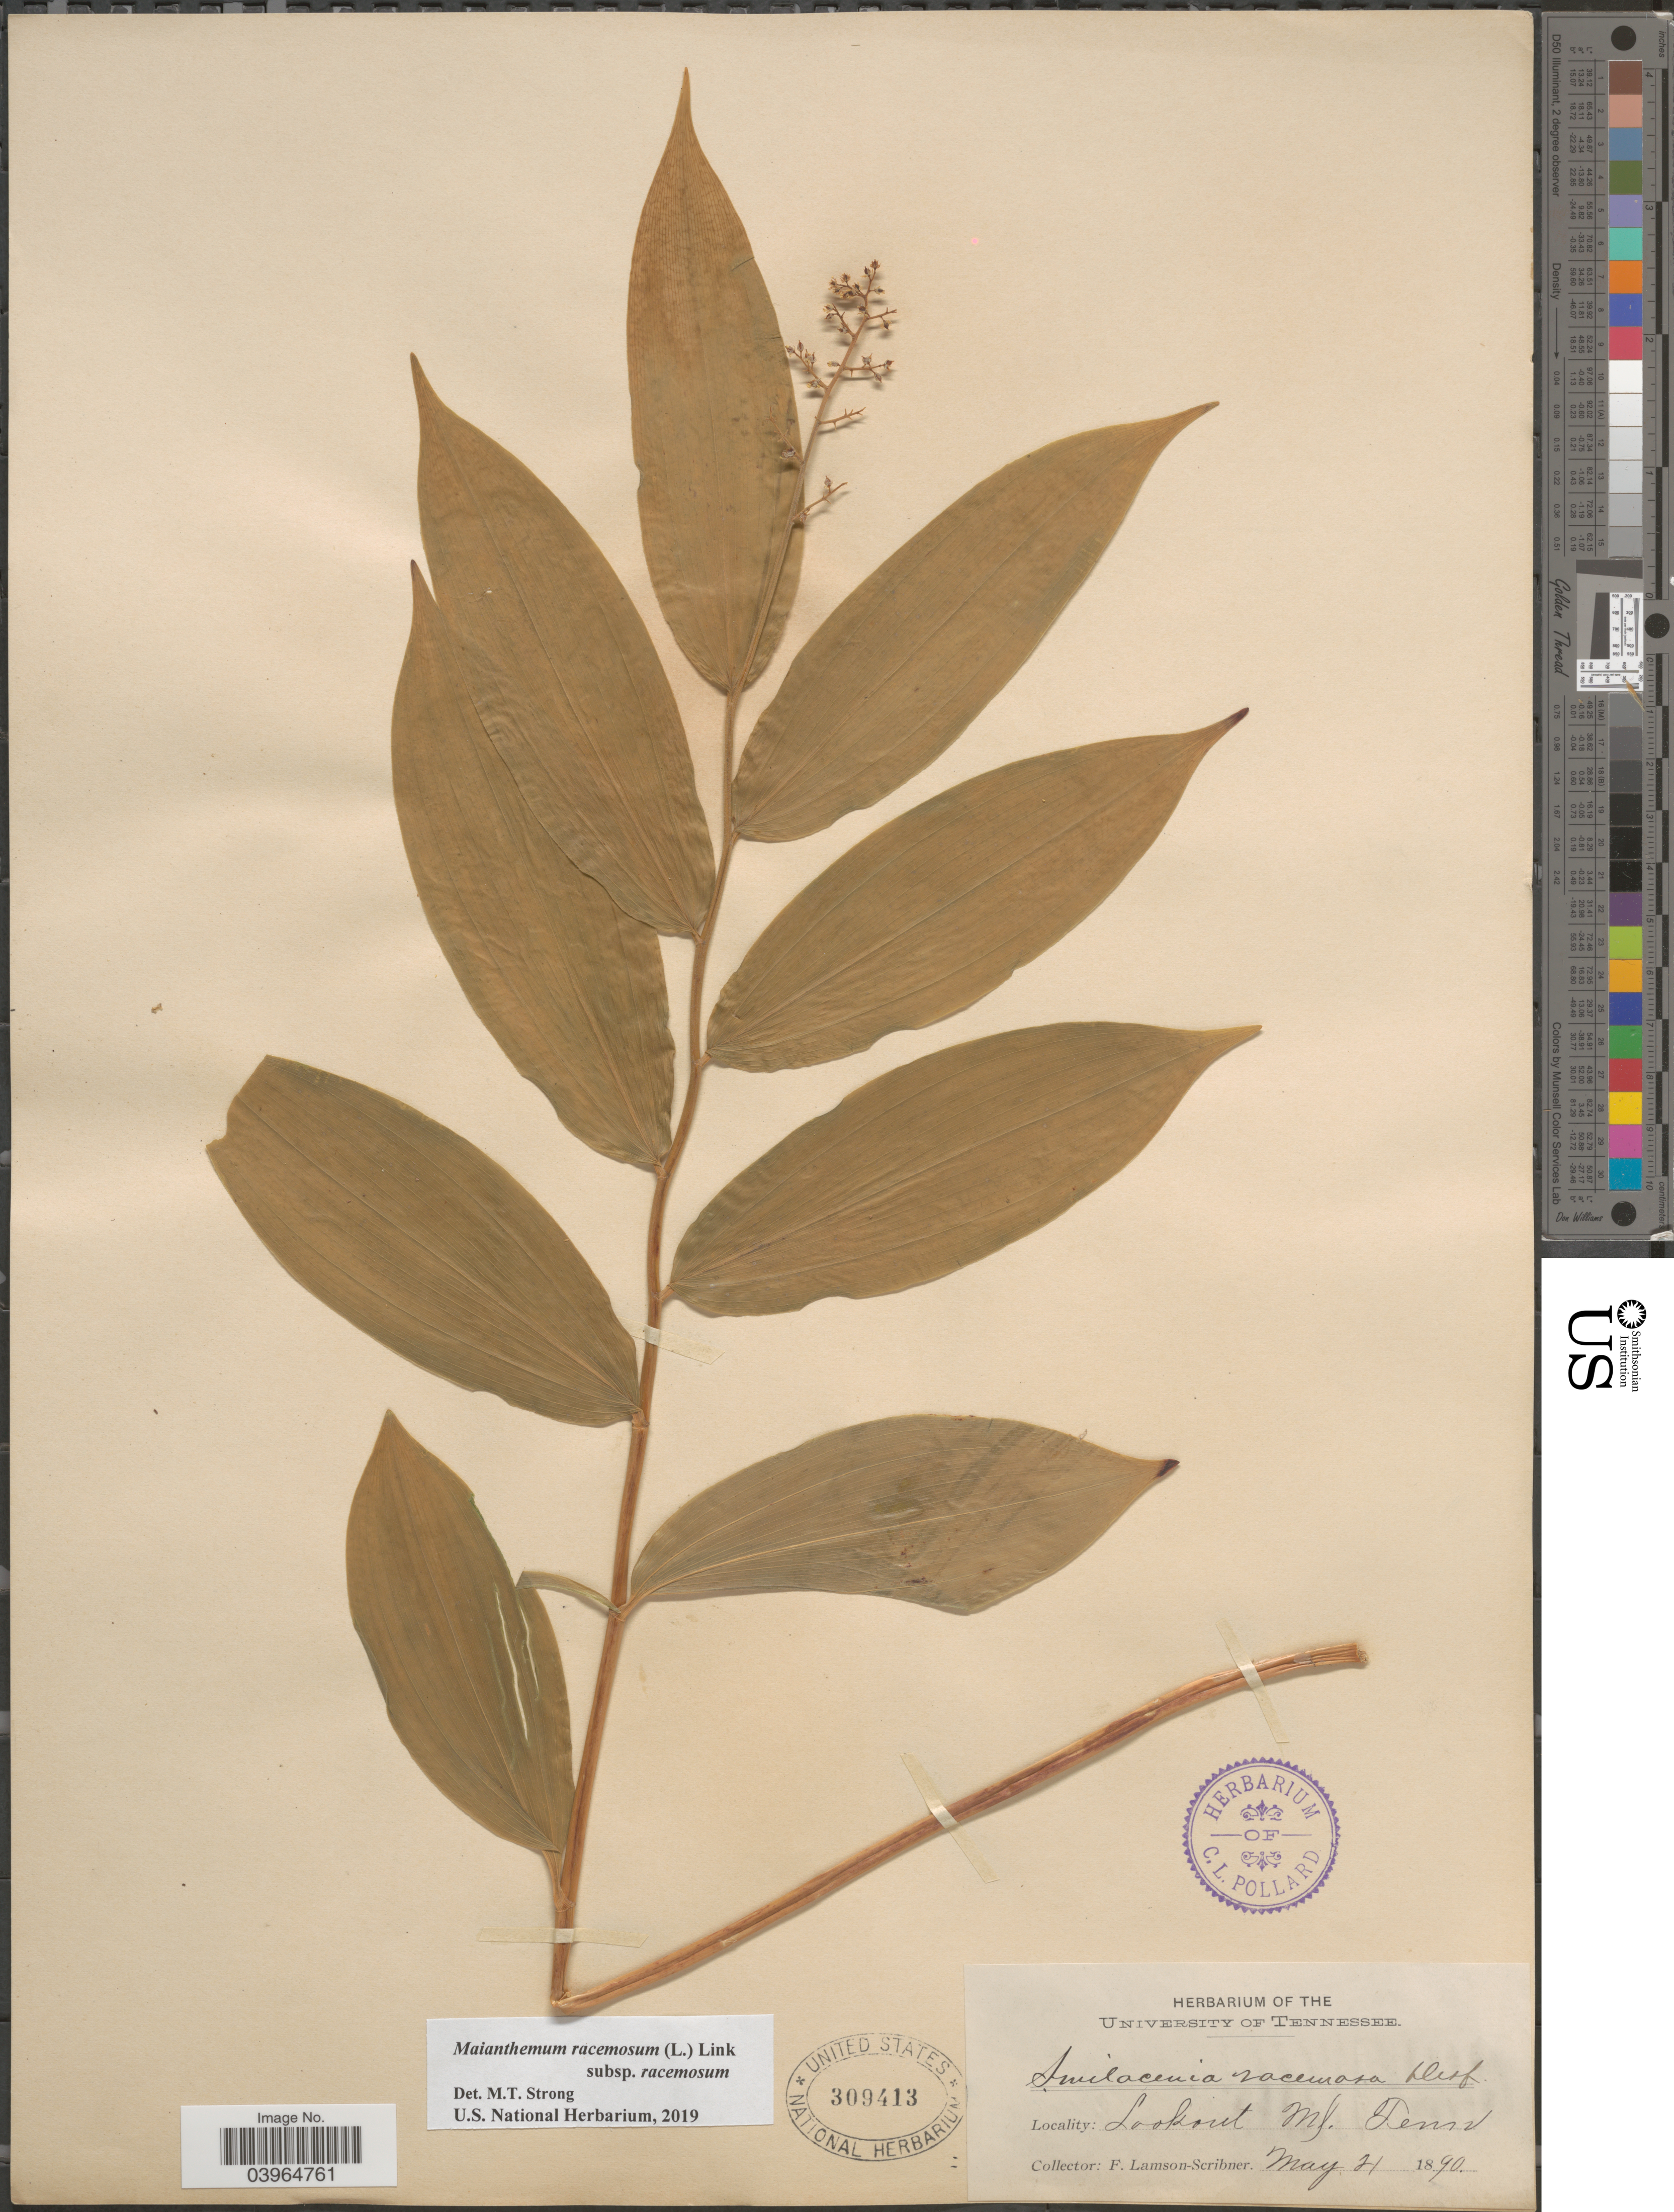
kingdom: Plantae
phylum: Tracheophyta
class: Liliopsida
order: Asparagales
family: Asparagaceae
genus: Maianthemum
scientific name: Maianthemum racemosum subsp. racemosum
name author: (L.) Link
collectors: F. Lamson-Scribner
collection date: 1890-05-21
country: United States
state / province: Tennessee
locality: Lookout Mt.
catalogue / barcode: US 309413